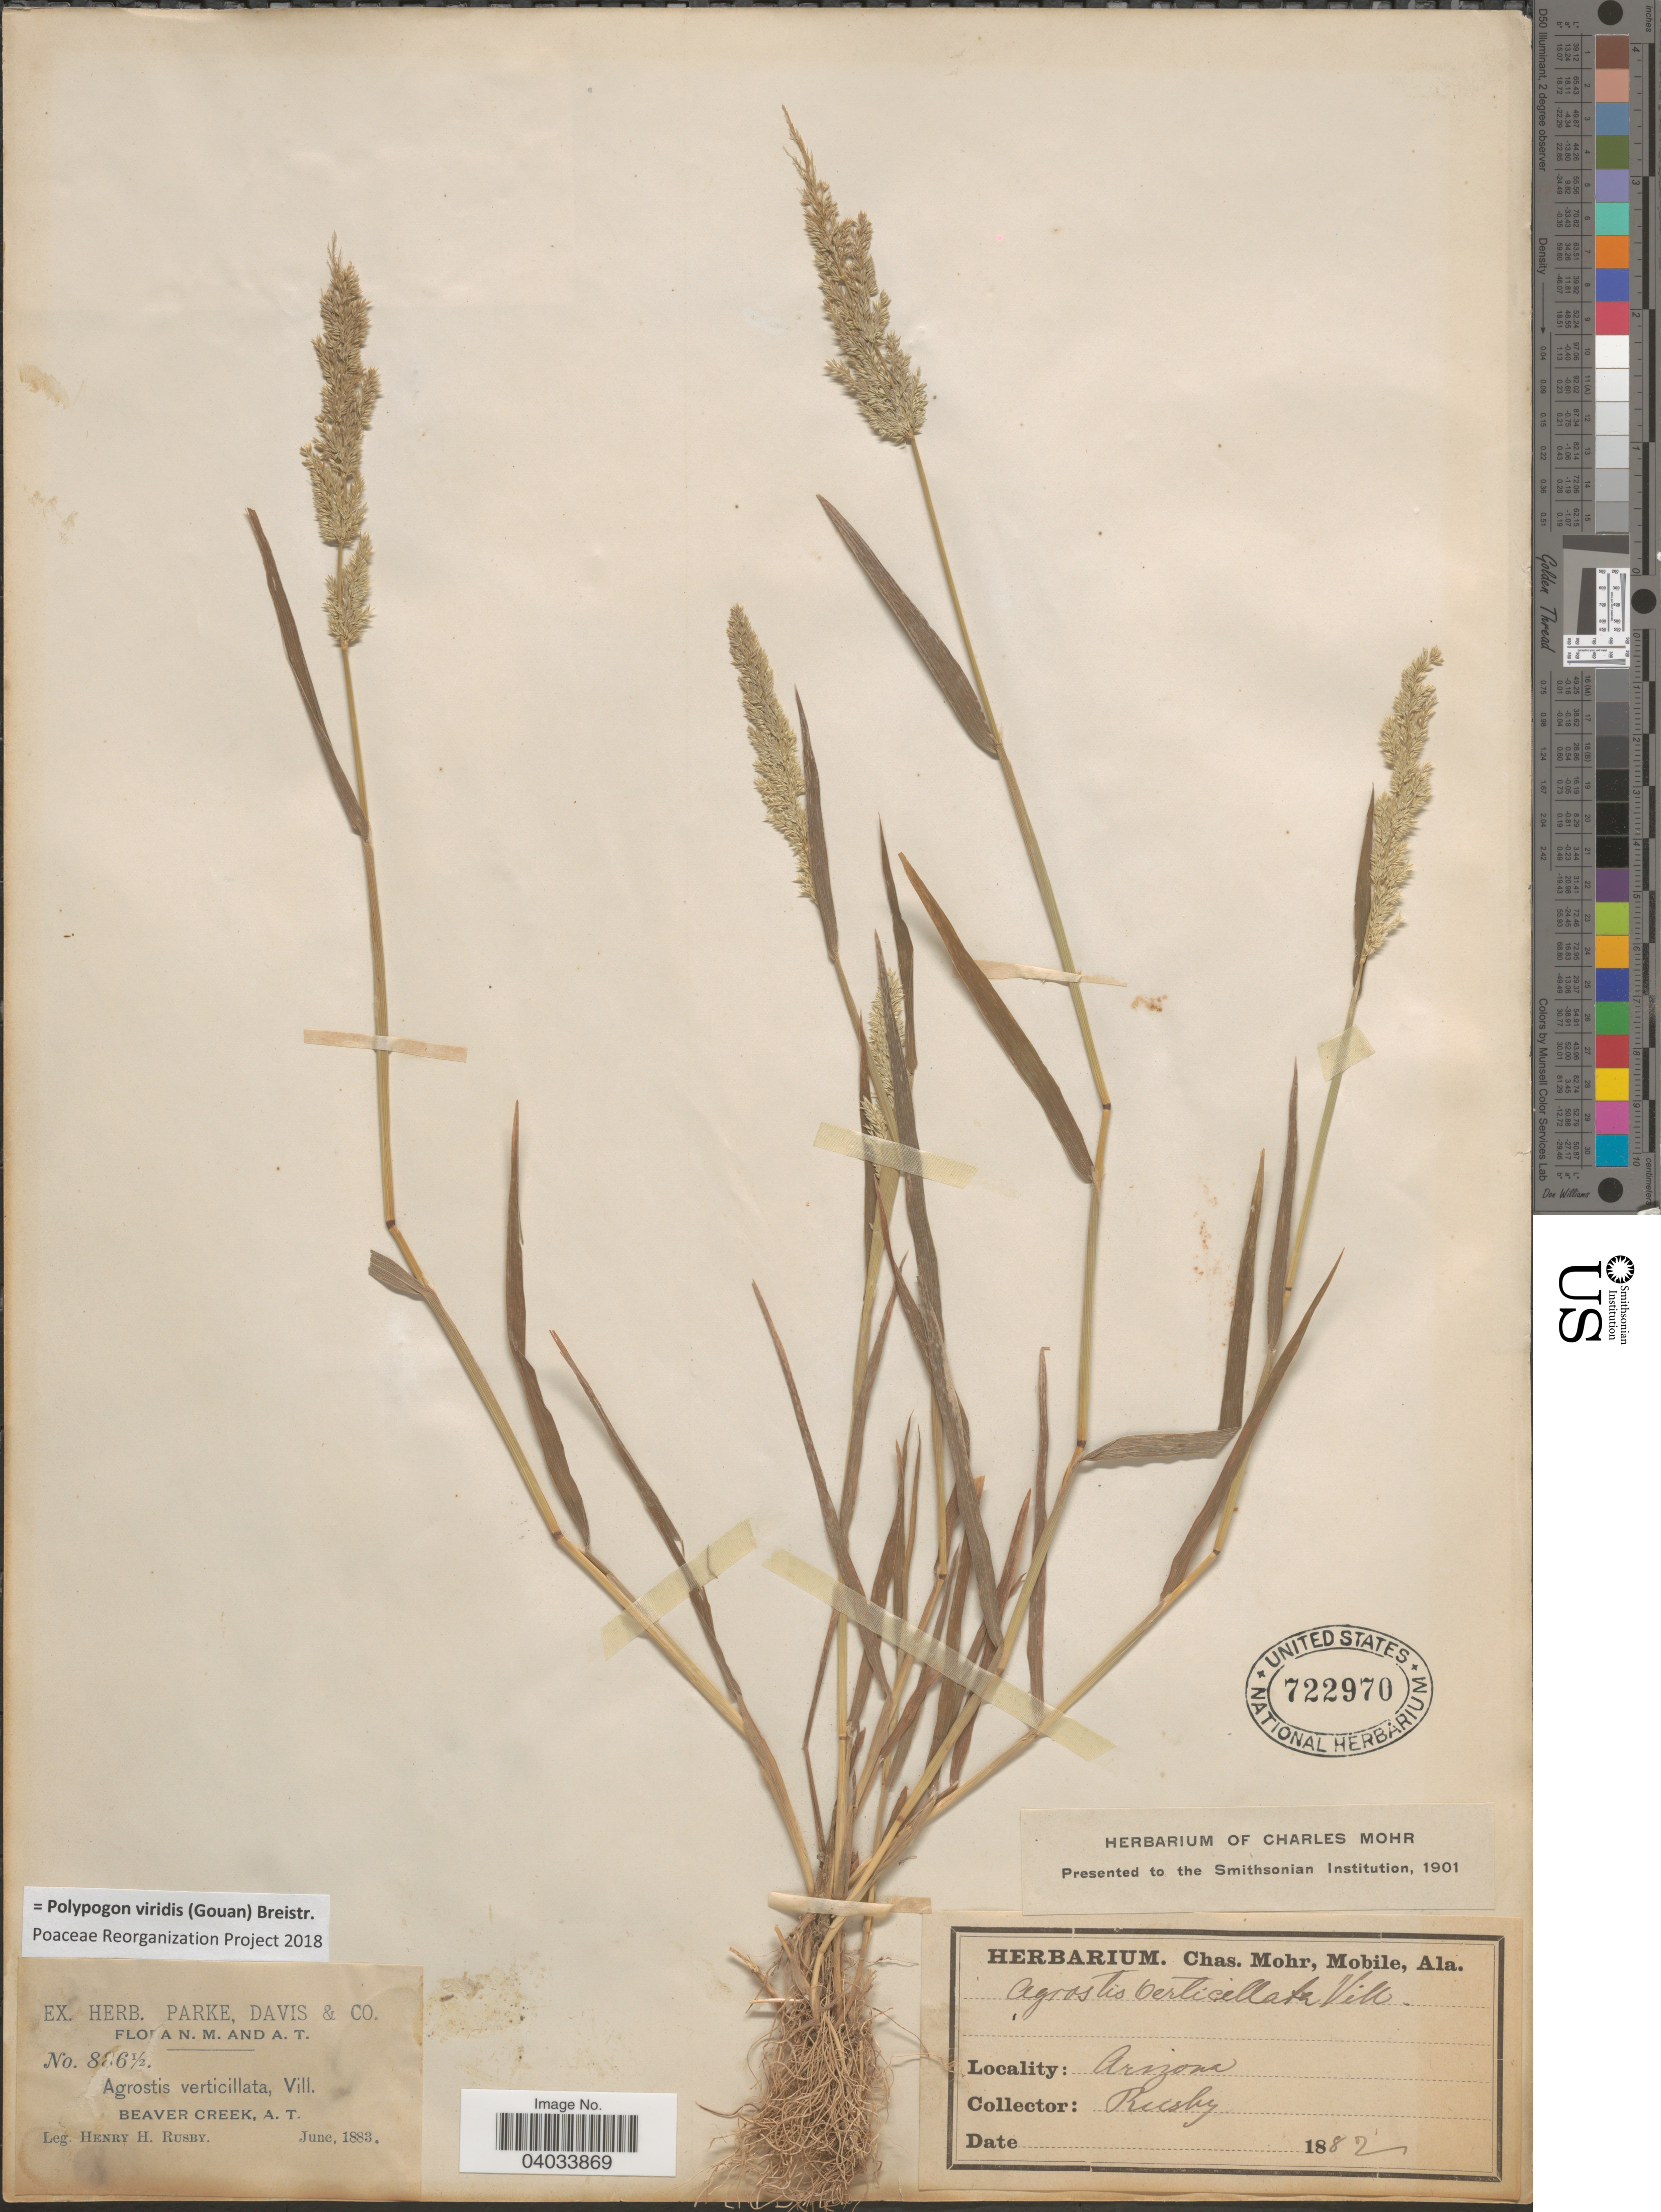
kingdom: Plantae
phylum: Tracheophyta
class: Liliopsida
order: Poales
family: Poaceae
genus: Polypogon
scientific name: Polypogon viridis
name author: (Gouan) Breistroffer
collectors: H. H. Rusby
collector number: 886½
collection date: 1883-06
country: United States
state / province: Arizona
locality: Beaver Creek, A. T.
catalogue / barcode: US 722970